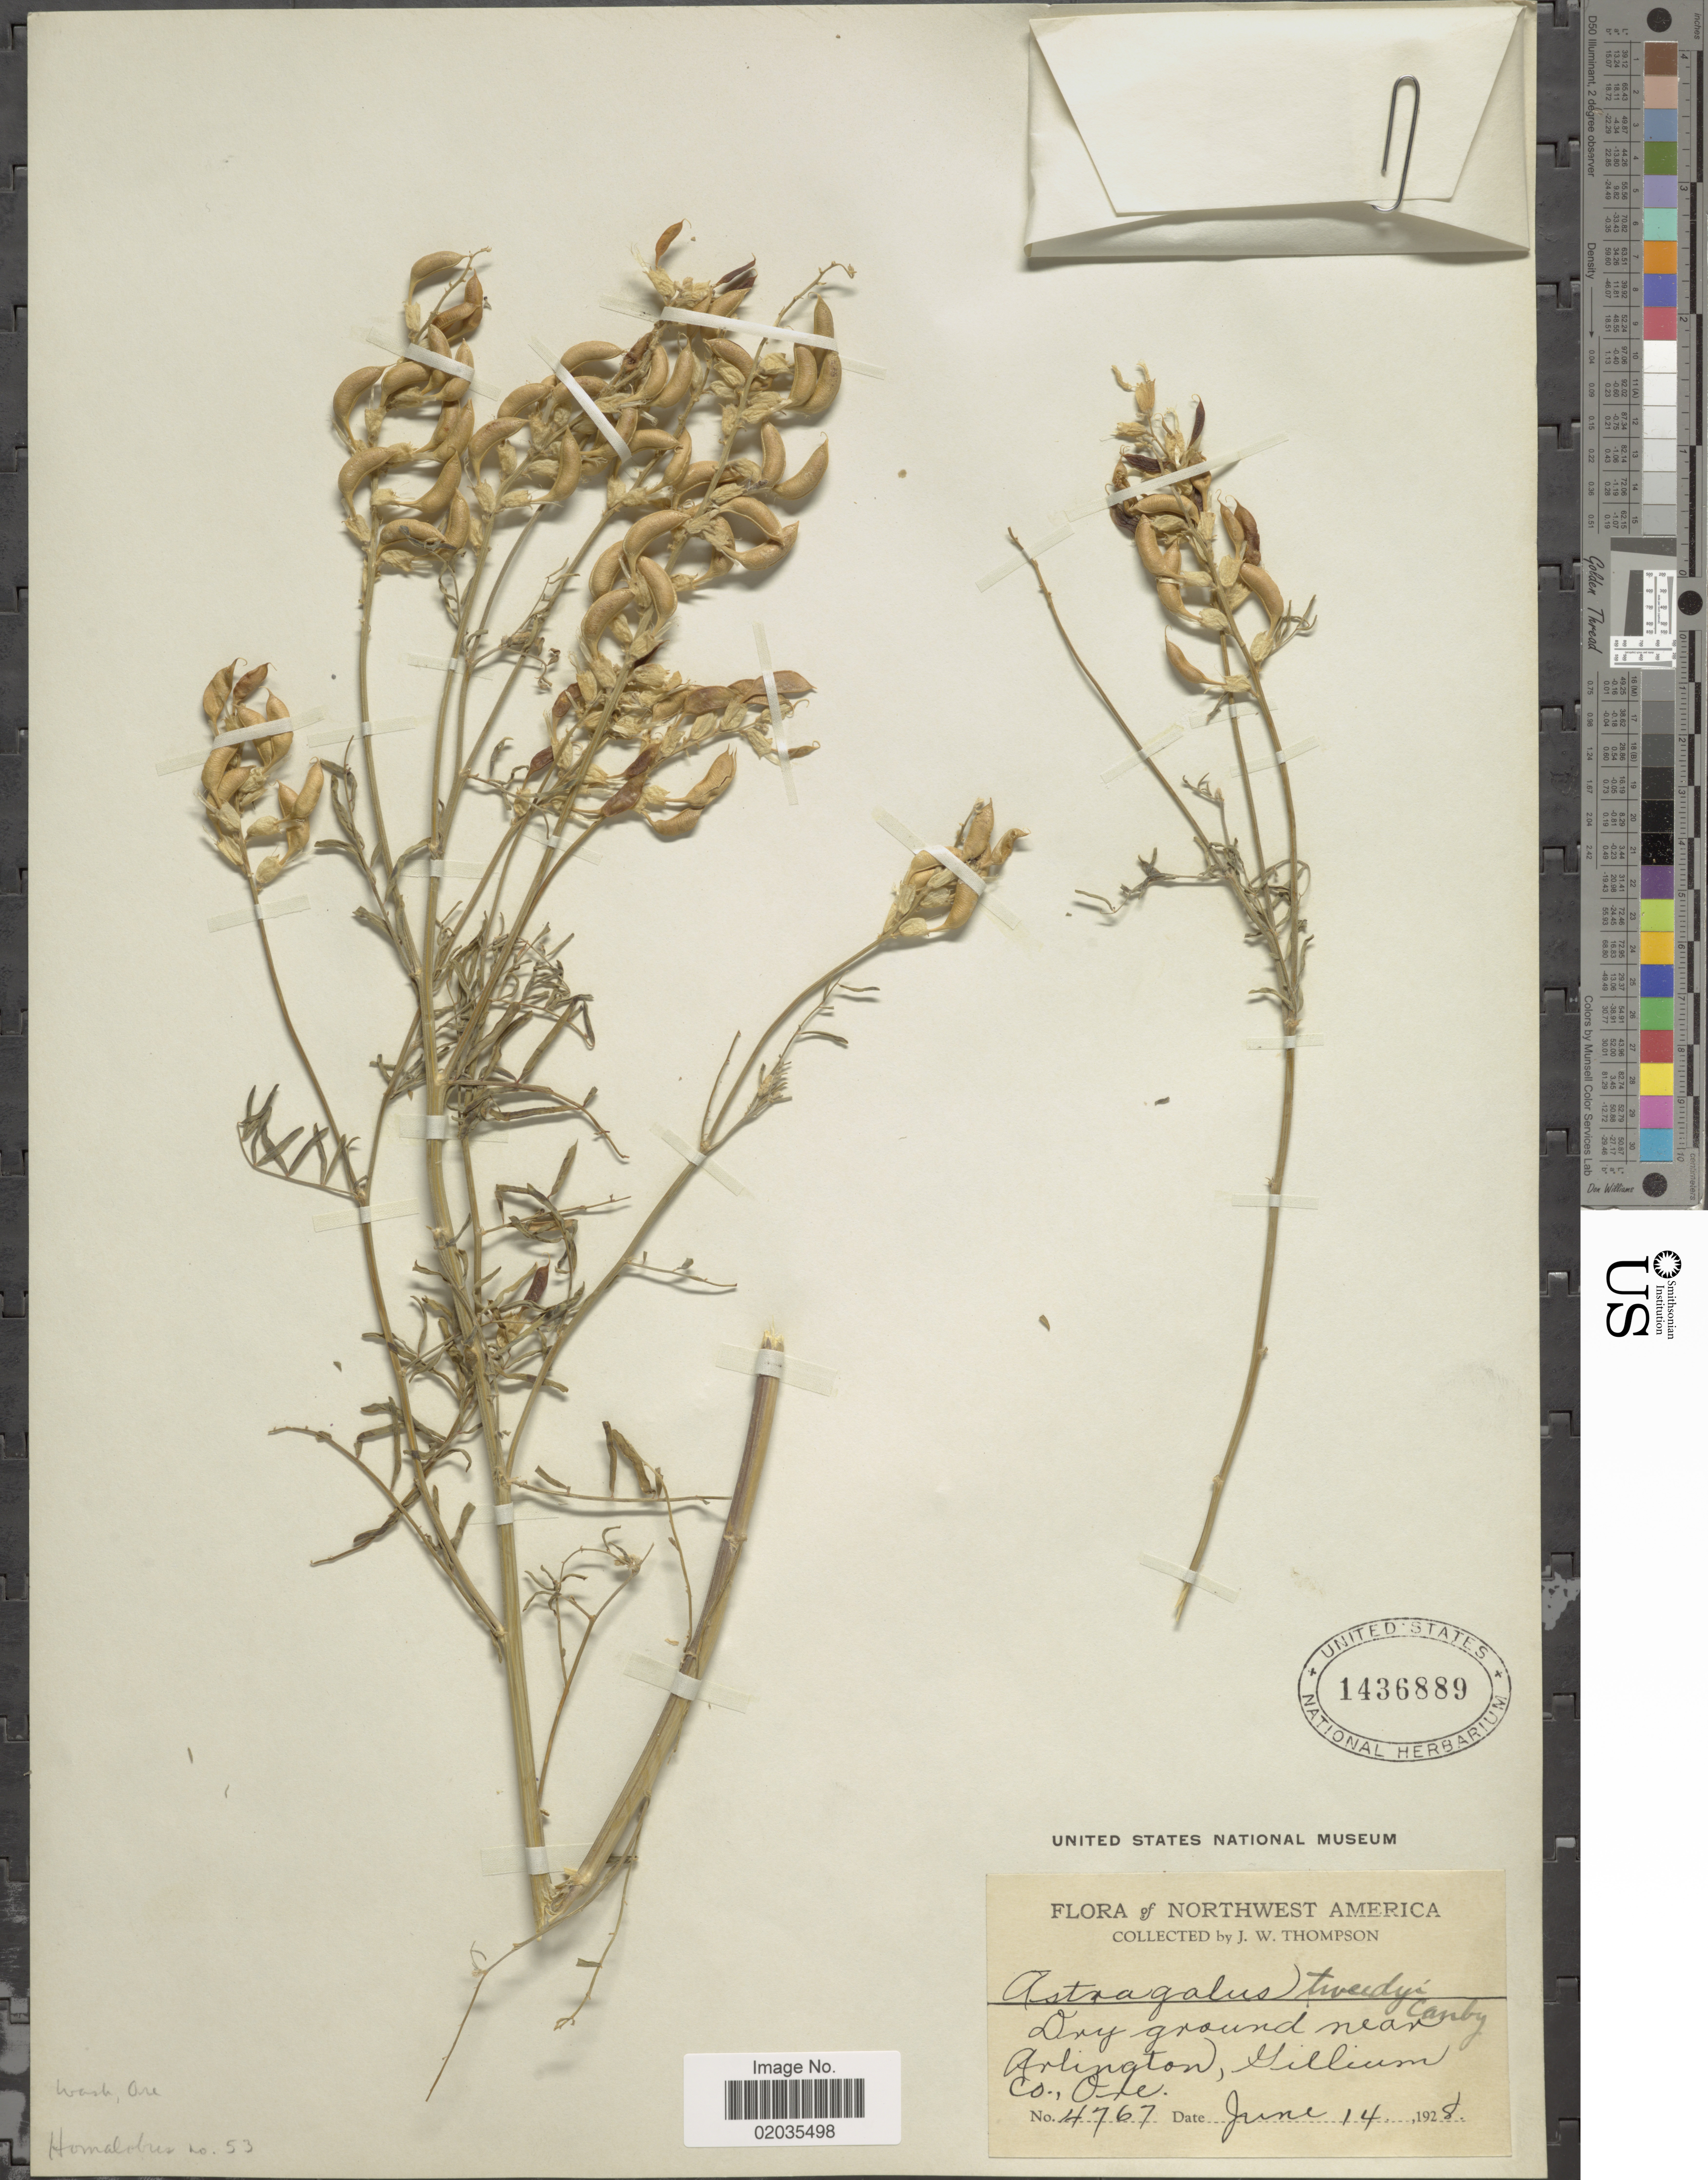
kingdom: Plantae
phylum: Tracheophyta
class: Magnoliopsida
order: Fabales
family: Fabaceae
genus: Astragalus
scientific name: Astragalus tweedyi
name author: Canby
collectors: J. W. Thompson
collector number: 4767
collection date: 1928-06-14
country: United States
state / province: Oregon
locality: Arlington, Gillium Co.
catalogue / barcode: US 1436889